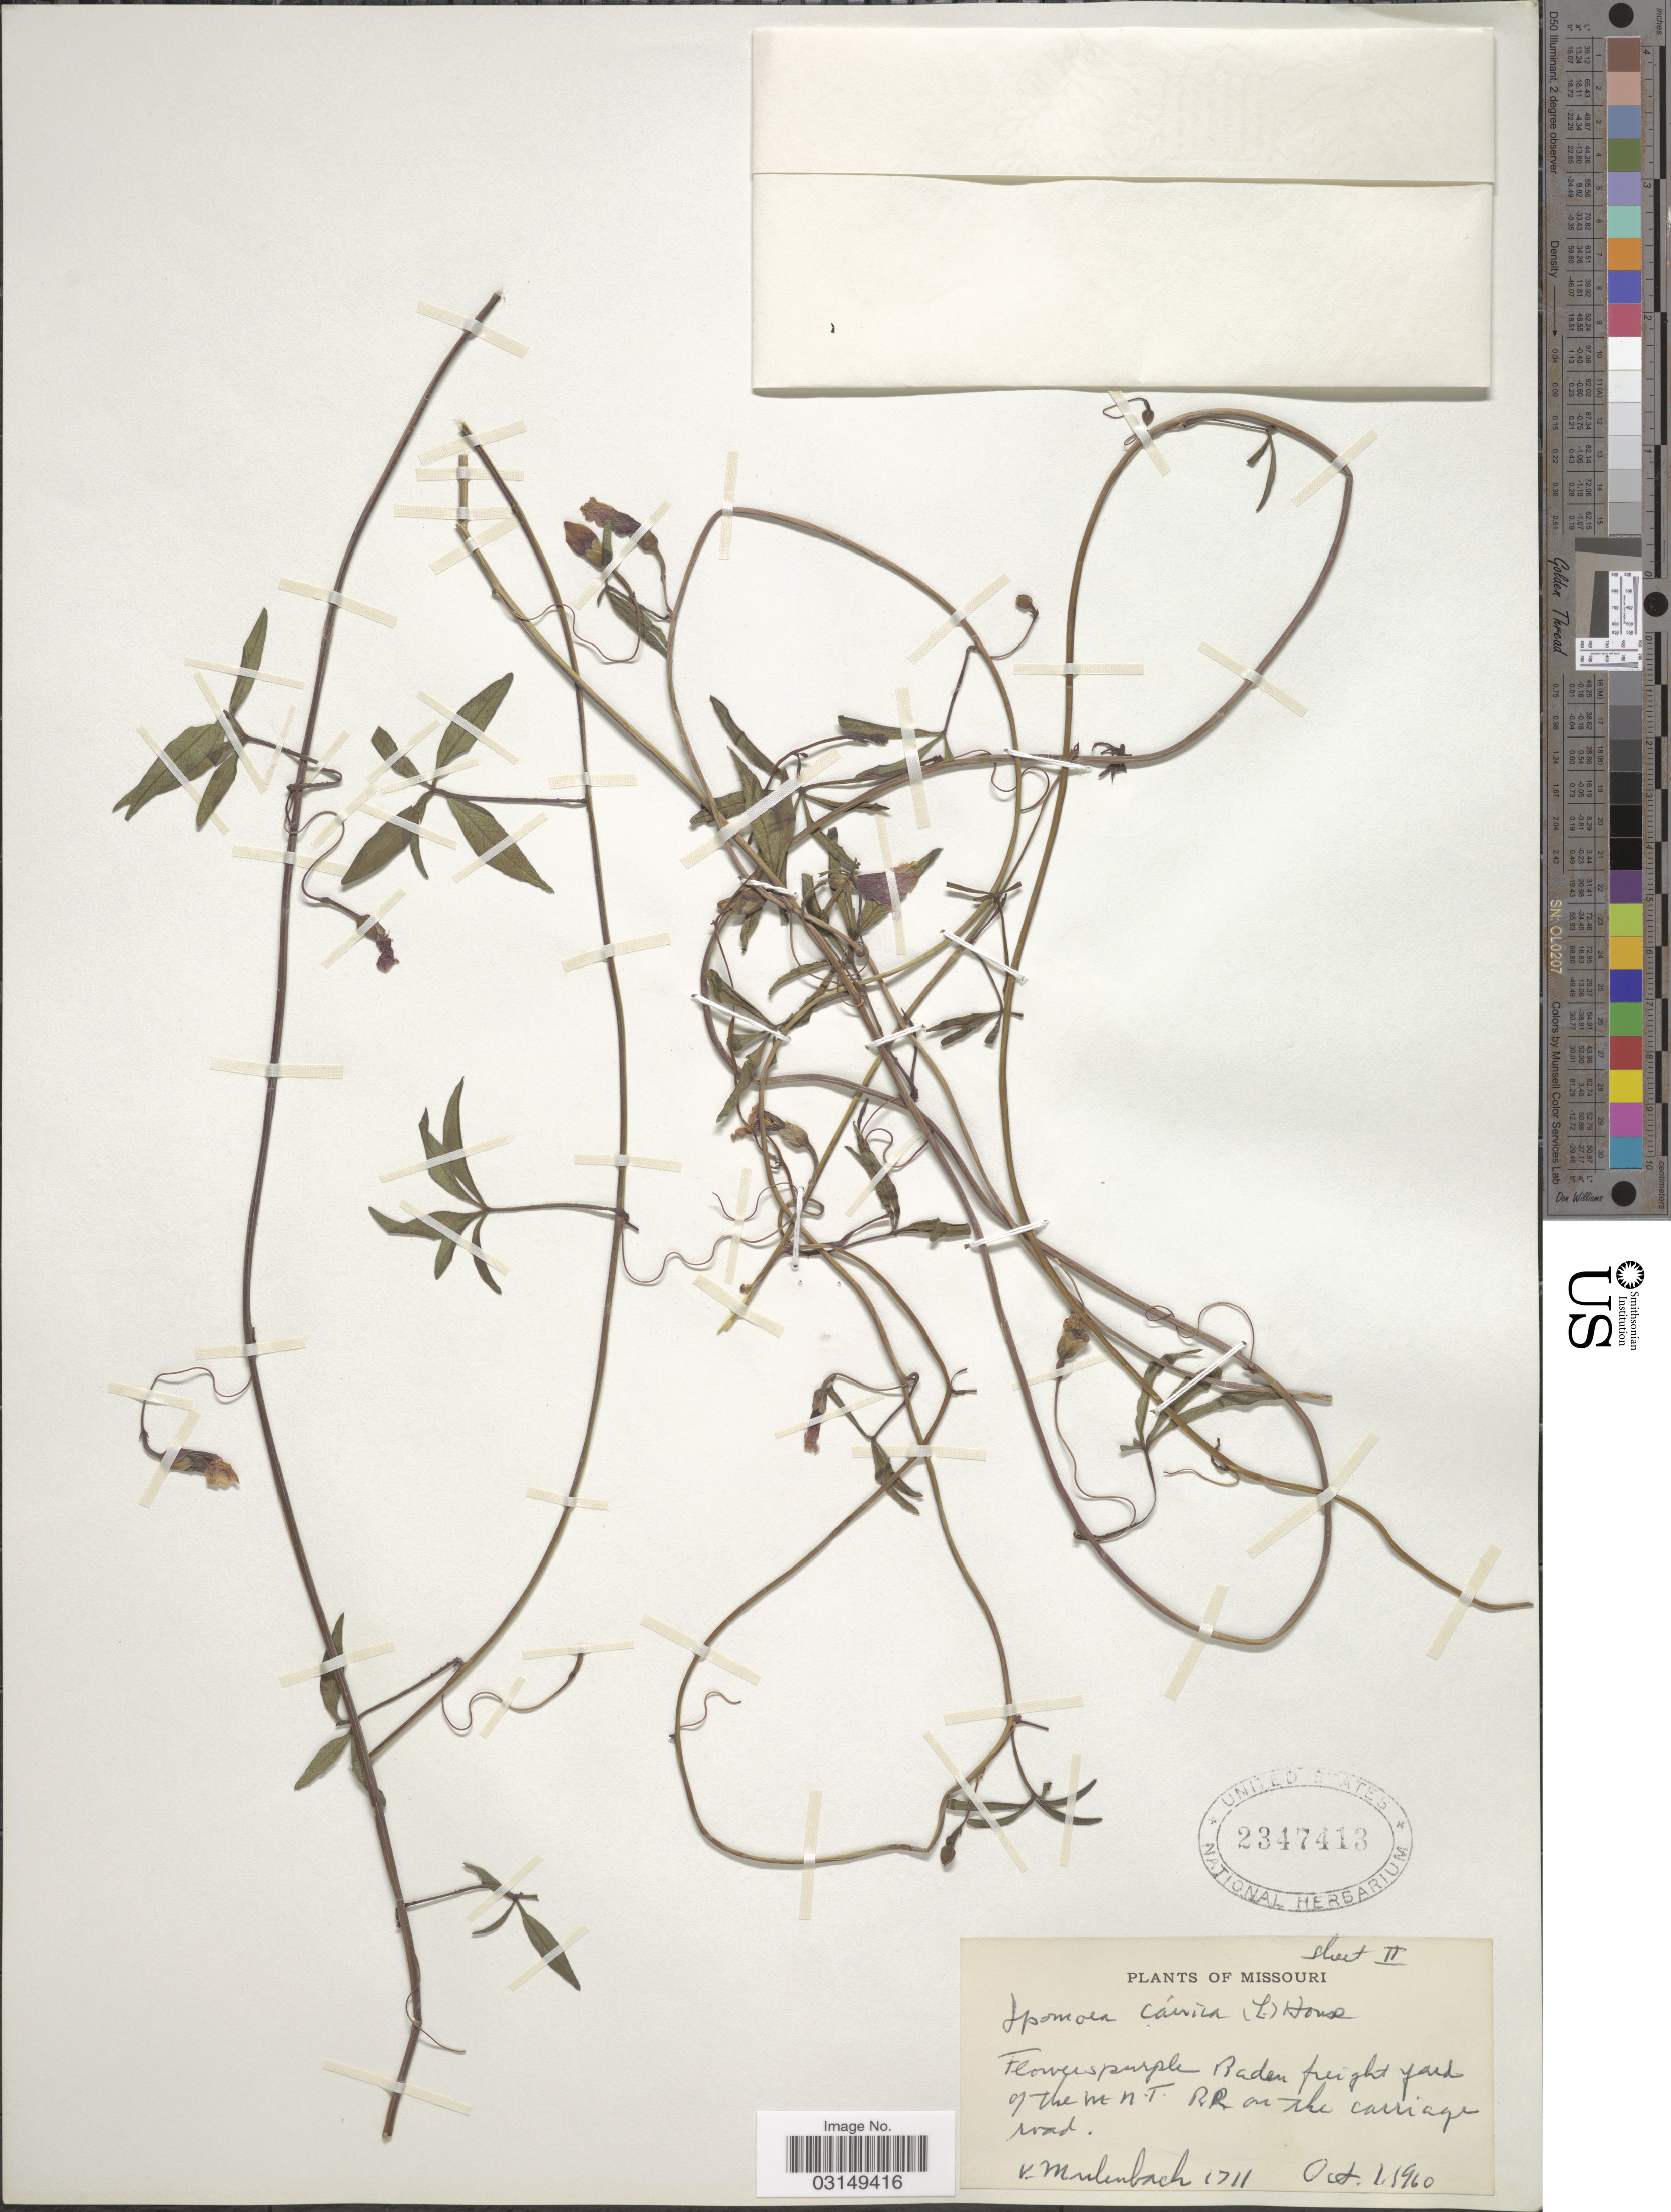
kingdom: Plantae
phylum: Tracheophyta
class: Magnoliopsida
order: Solanales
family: Convolvulaceae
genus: Ipomoea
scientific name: Ipomoea wrightii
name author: A. Gray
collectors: V. Mühlenbach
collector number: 1711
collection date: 1960-10-01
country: United States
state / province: Missouri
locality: The M.N.T. R.R. on the carriage road.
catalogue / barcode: US 2347413